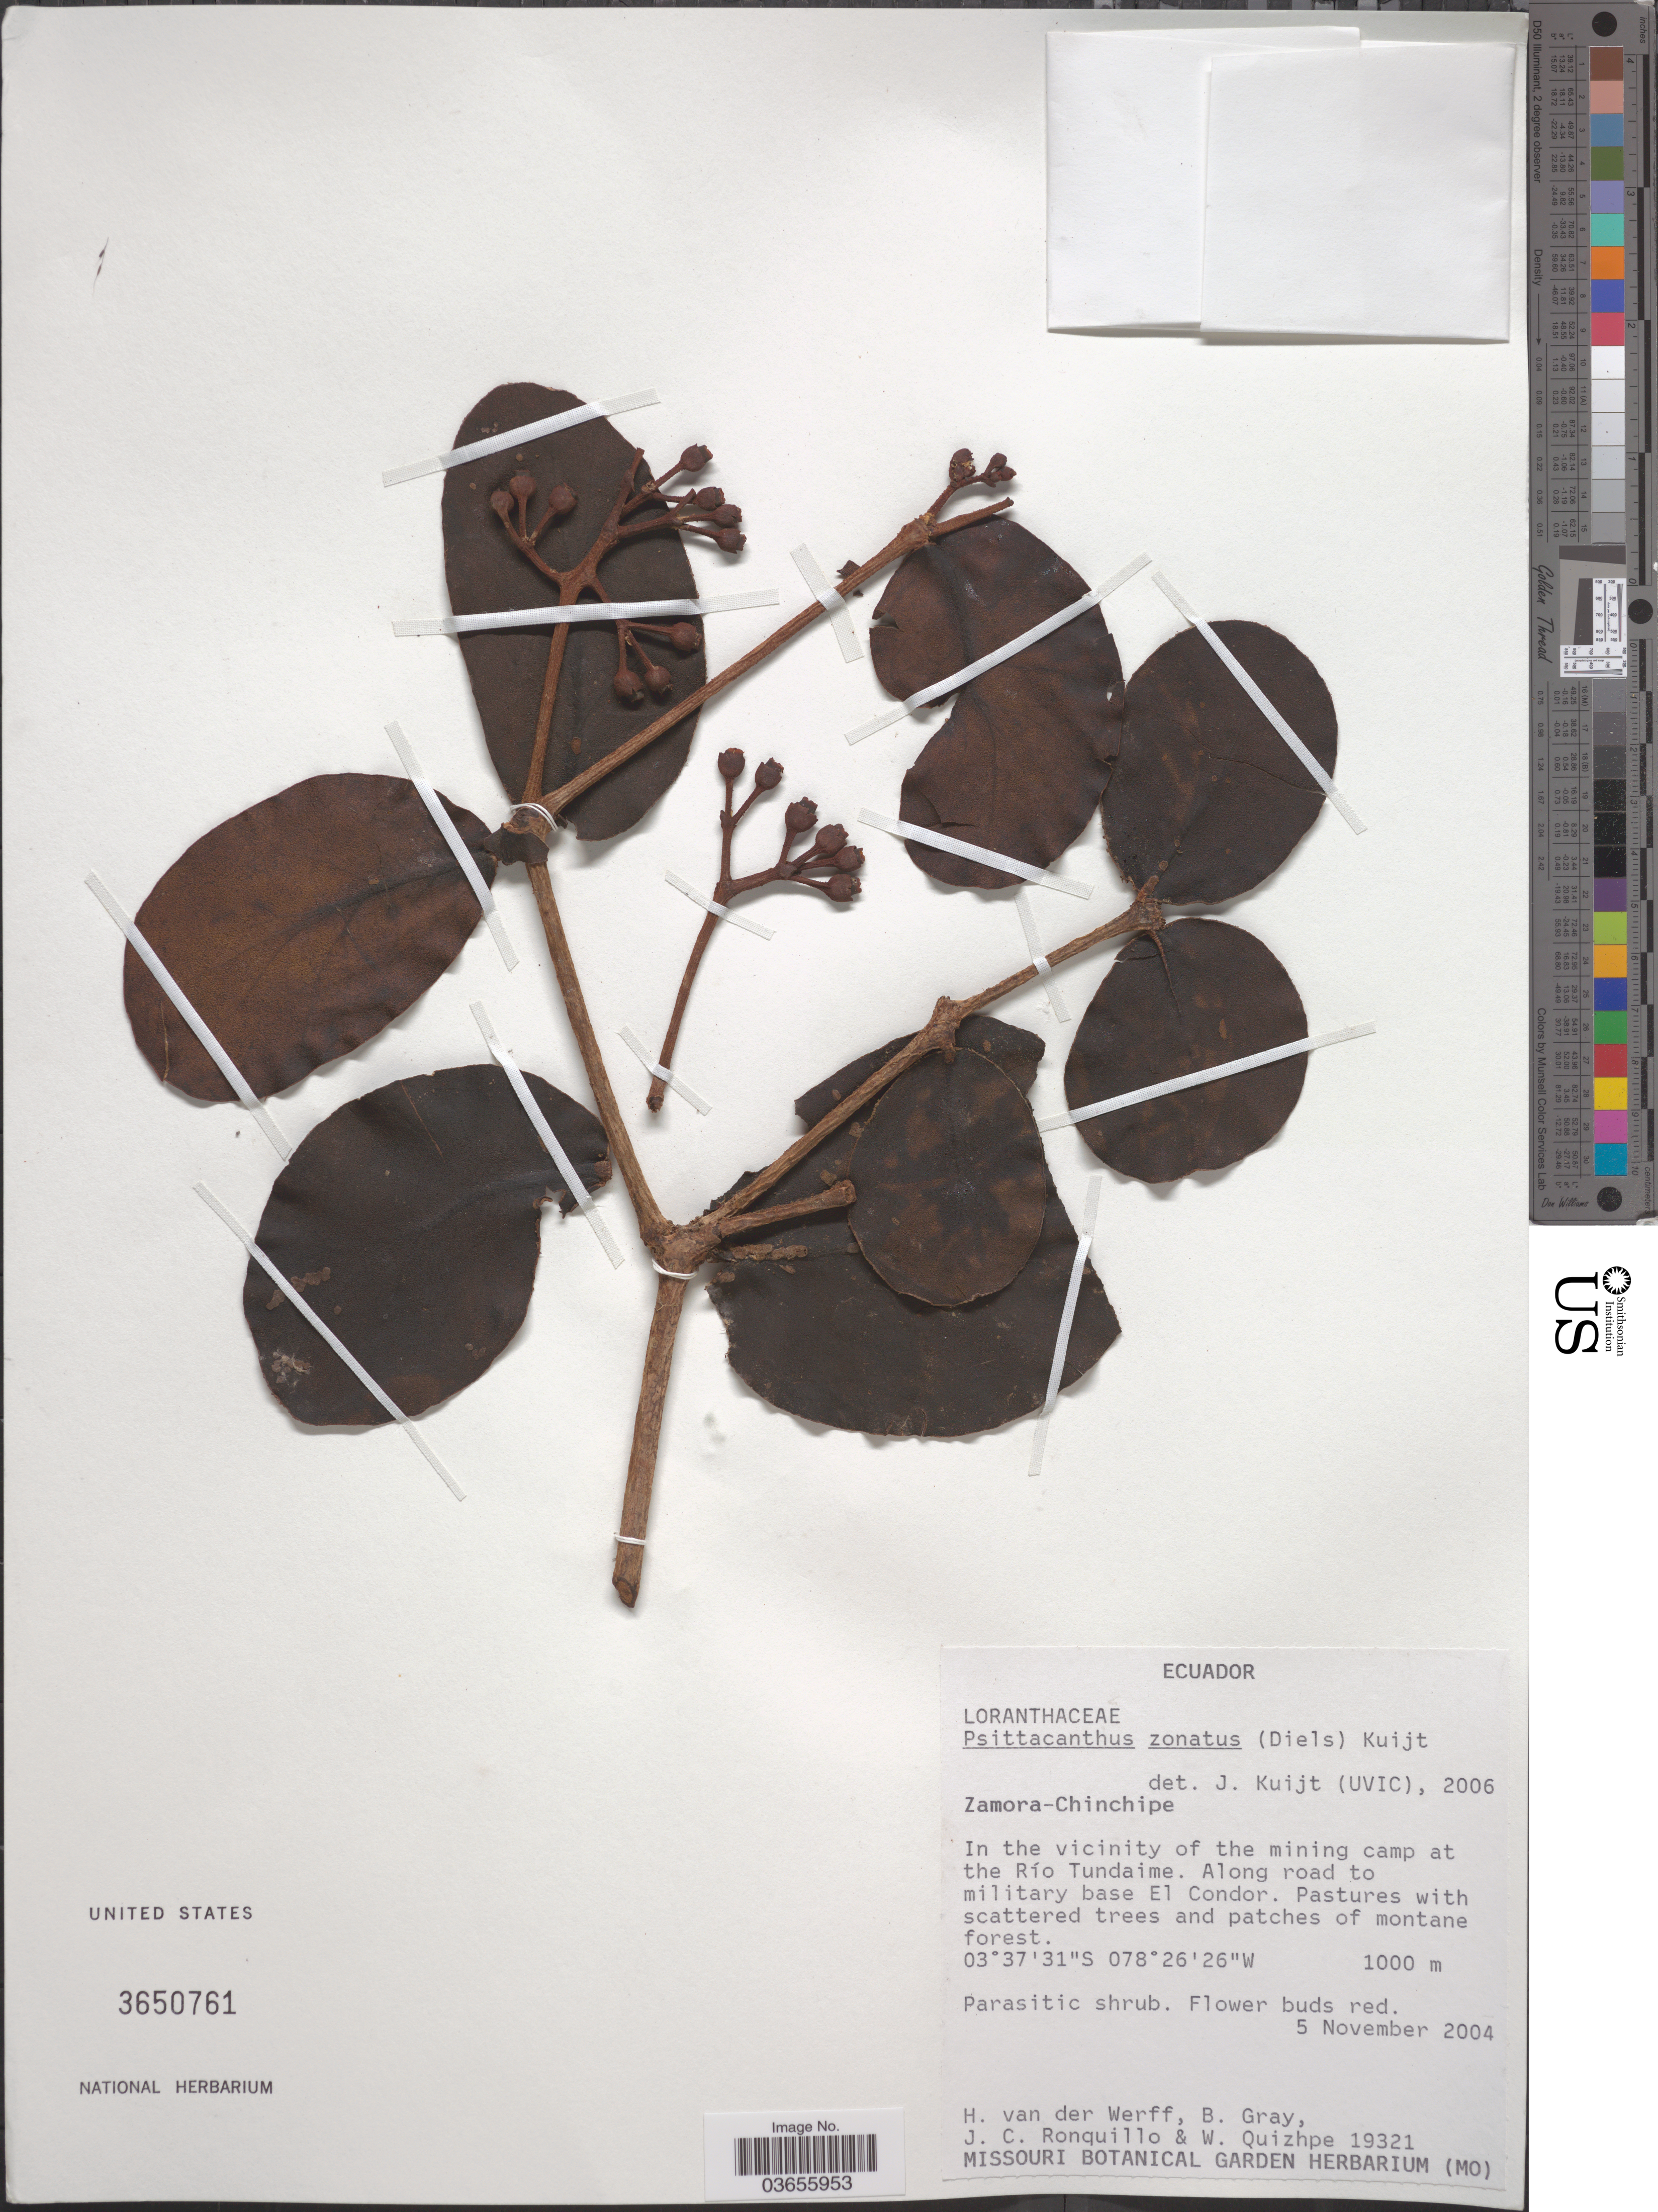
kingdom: Plantae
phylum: Tracheophyta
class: Magnoliopsida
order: Santalales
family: Loranthaceae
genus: Psittacanthus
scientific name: Psittacanthus zonatus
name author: (Diels) Kuijt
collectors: H. van der Werff, B. Gray, J. Ronquillo & W. Quizhpe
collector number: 19321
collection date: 2004-11-05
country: Ecuador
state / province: Zamora-Chinchipe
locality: In the vicinity of the mining camp at the Río Tundaime. Along road to military base El Condor.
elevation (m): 1000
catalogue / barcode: US 3650761